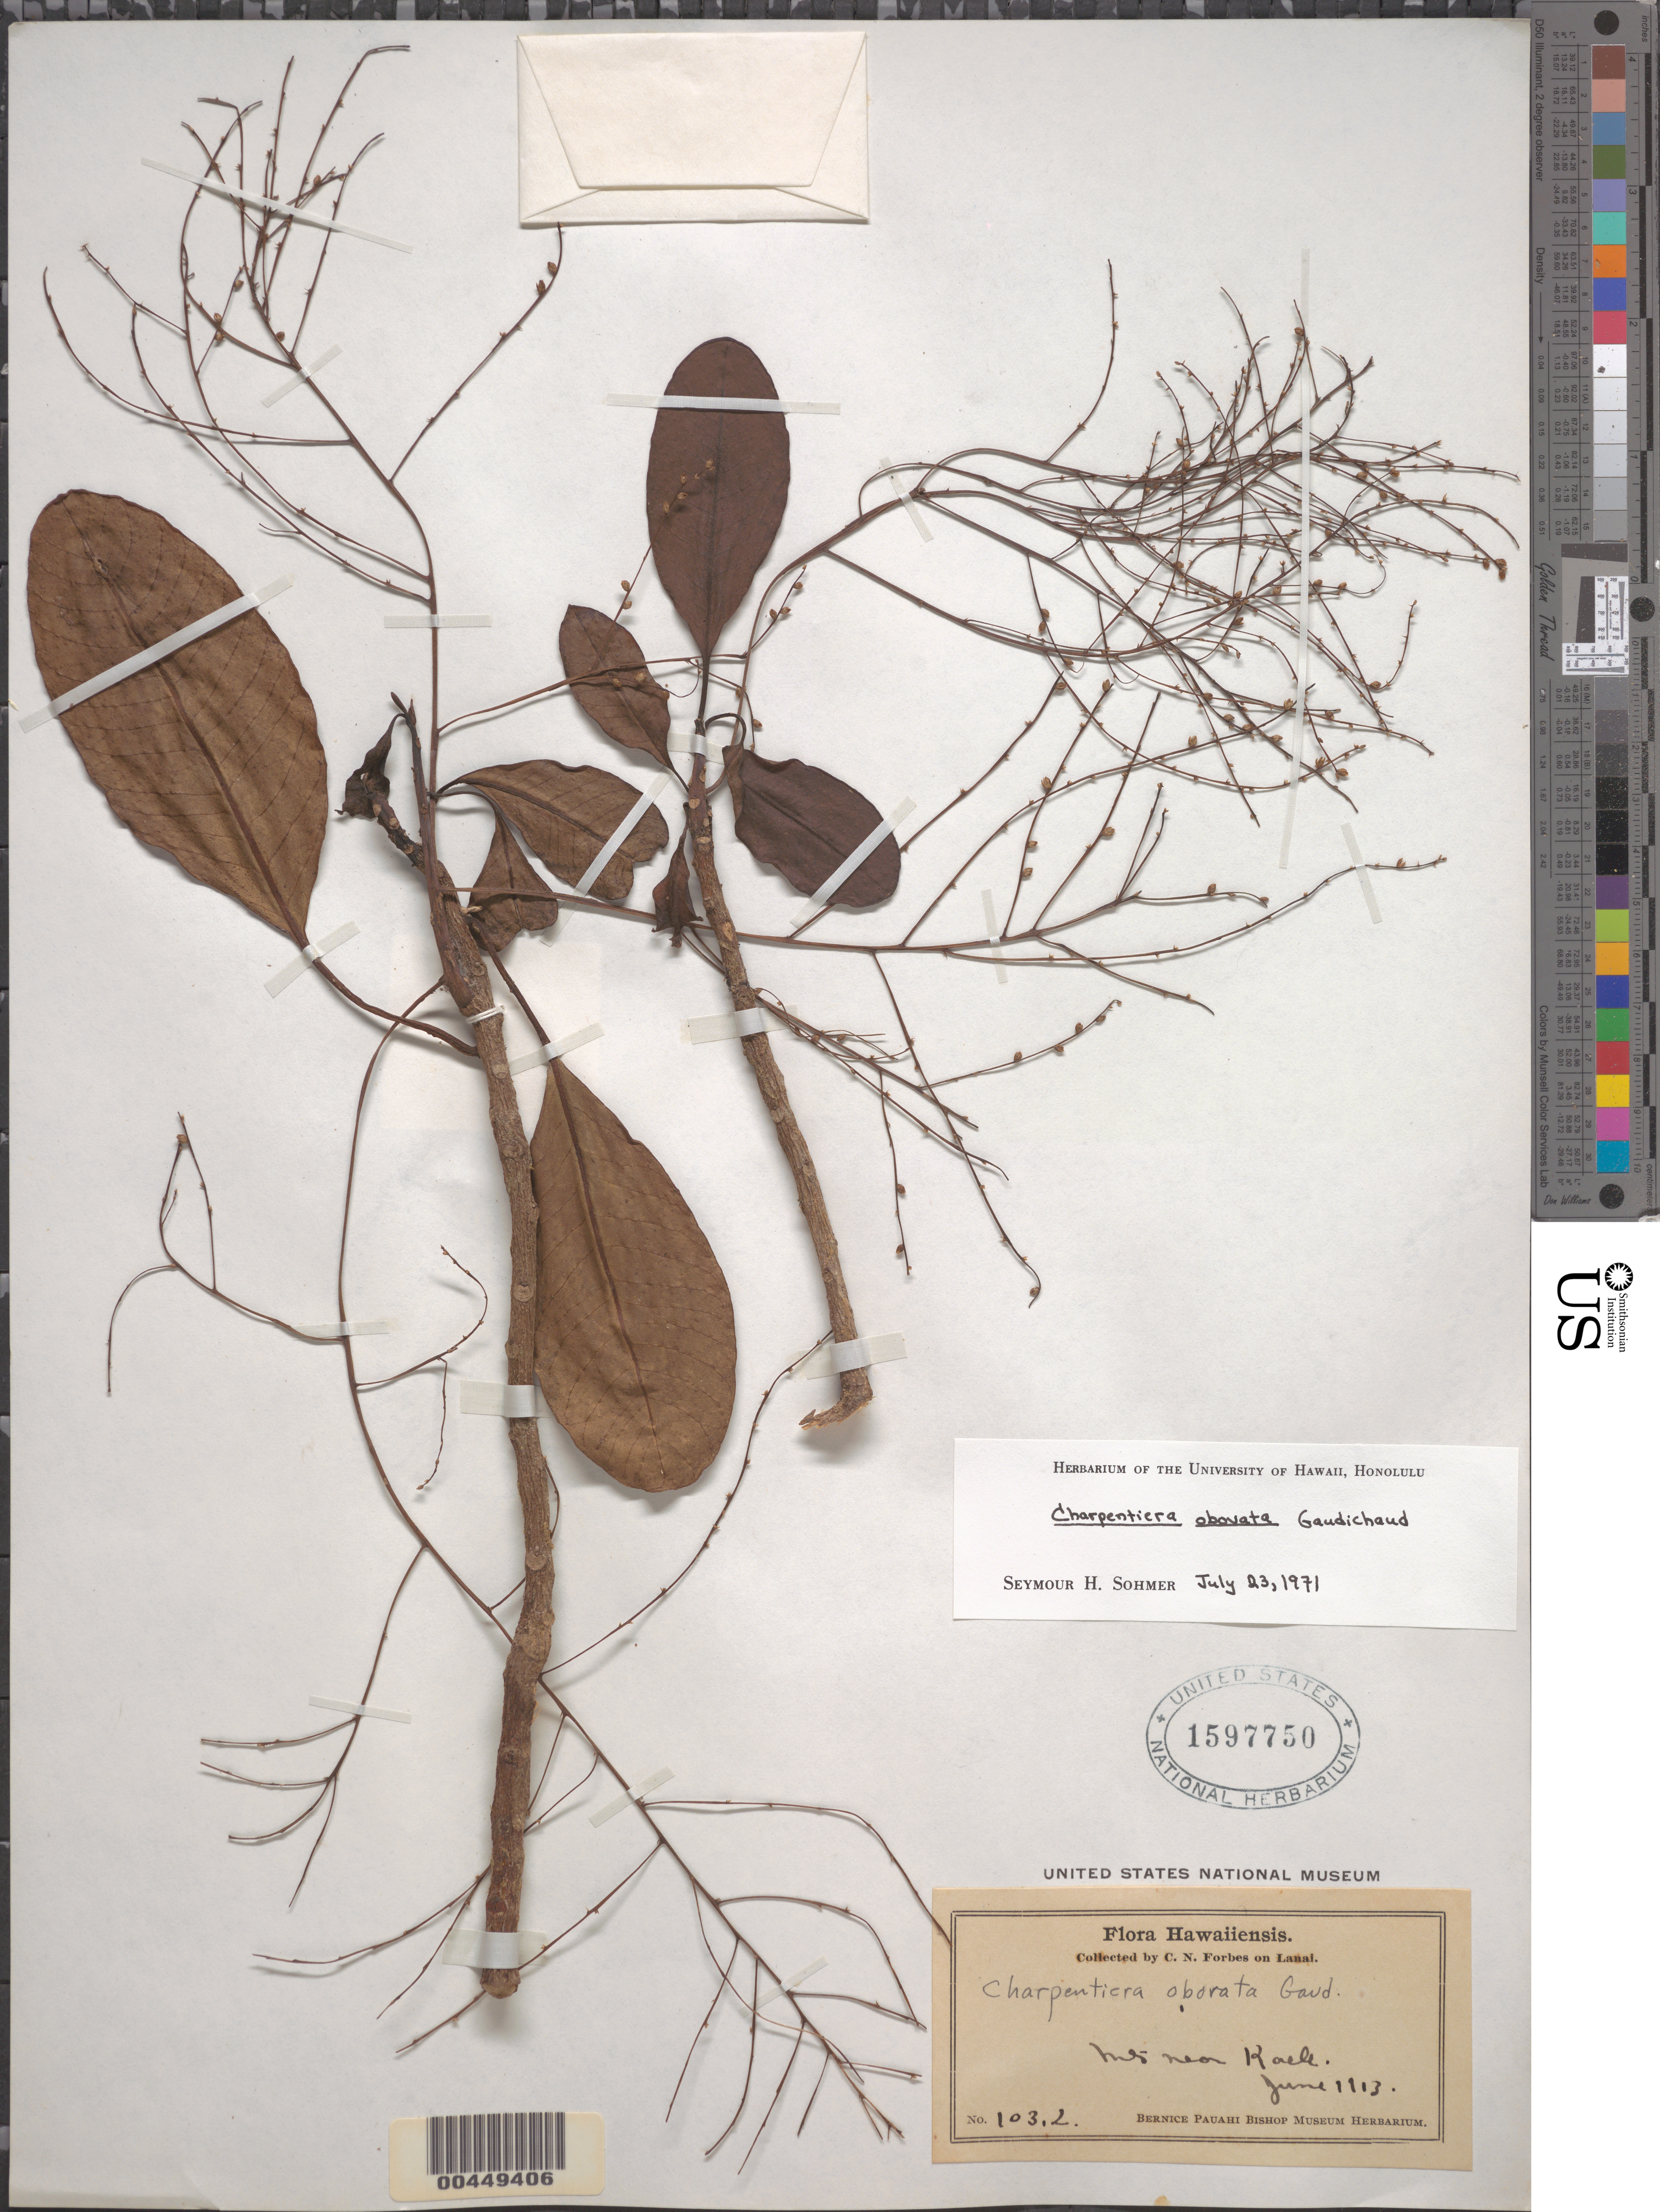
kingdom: Plantae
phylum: Tracheophyta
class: Magnoliopsida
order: Caryophyllales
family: Amaranthaceae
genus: Charpentiera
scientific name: Charpentiera obovata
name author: Gaudich.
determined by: Sohmer, S. H.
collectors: C. N. Forbes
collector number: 103.L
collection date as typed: Jun 1913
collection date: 1913-06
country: United States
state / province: Hawaii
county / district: Maui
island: Lana'i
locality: Mts near Koele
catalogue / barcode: US 1597750